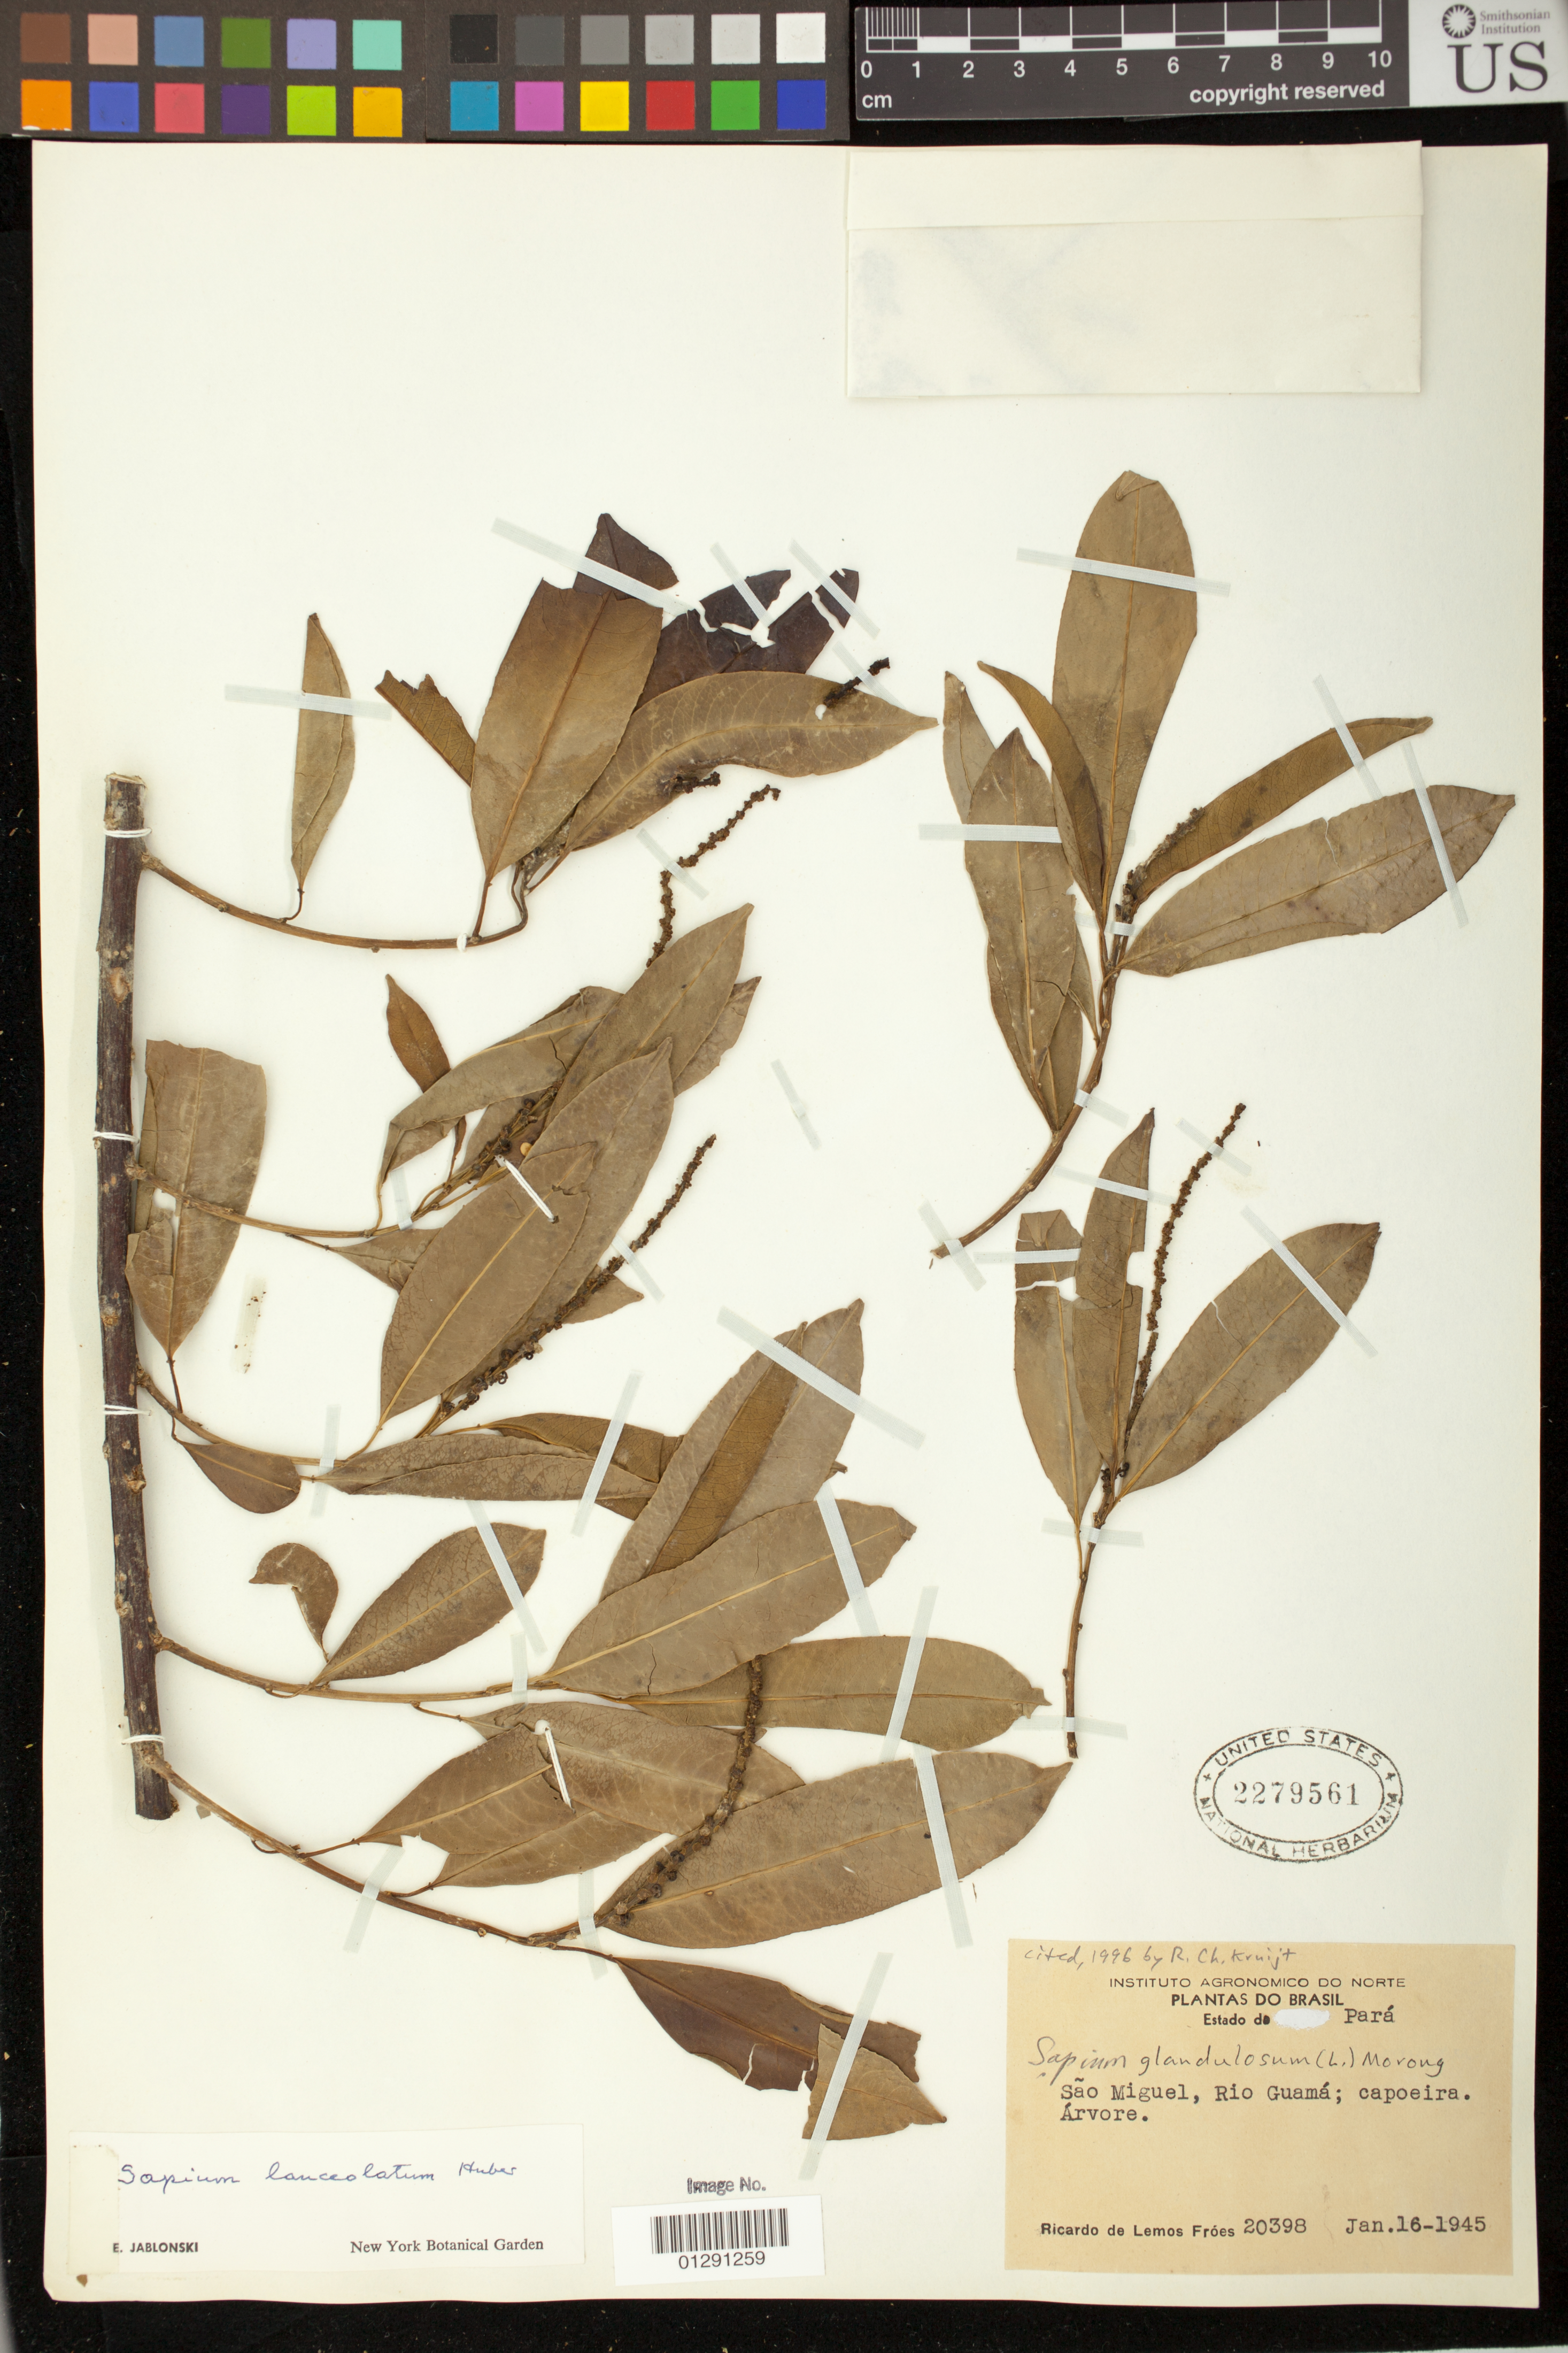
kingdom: Plantae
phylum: Tracheophyta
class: Magnoliopsida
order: Malpighiales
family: Euphorbiaceae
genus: Sapium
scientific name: Sapium glandulatum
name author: (Vell.) Pax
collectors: R. L. Fróes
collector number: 20398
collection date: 1945-01-16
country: Brazil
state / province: Para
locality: Sao Miguel, Rio Guama, capoeira. Arvore.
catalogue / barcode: US 2279561